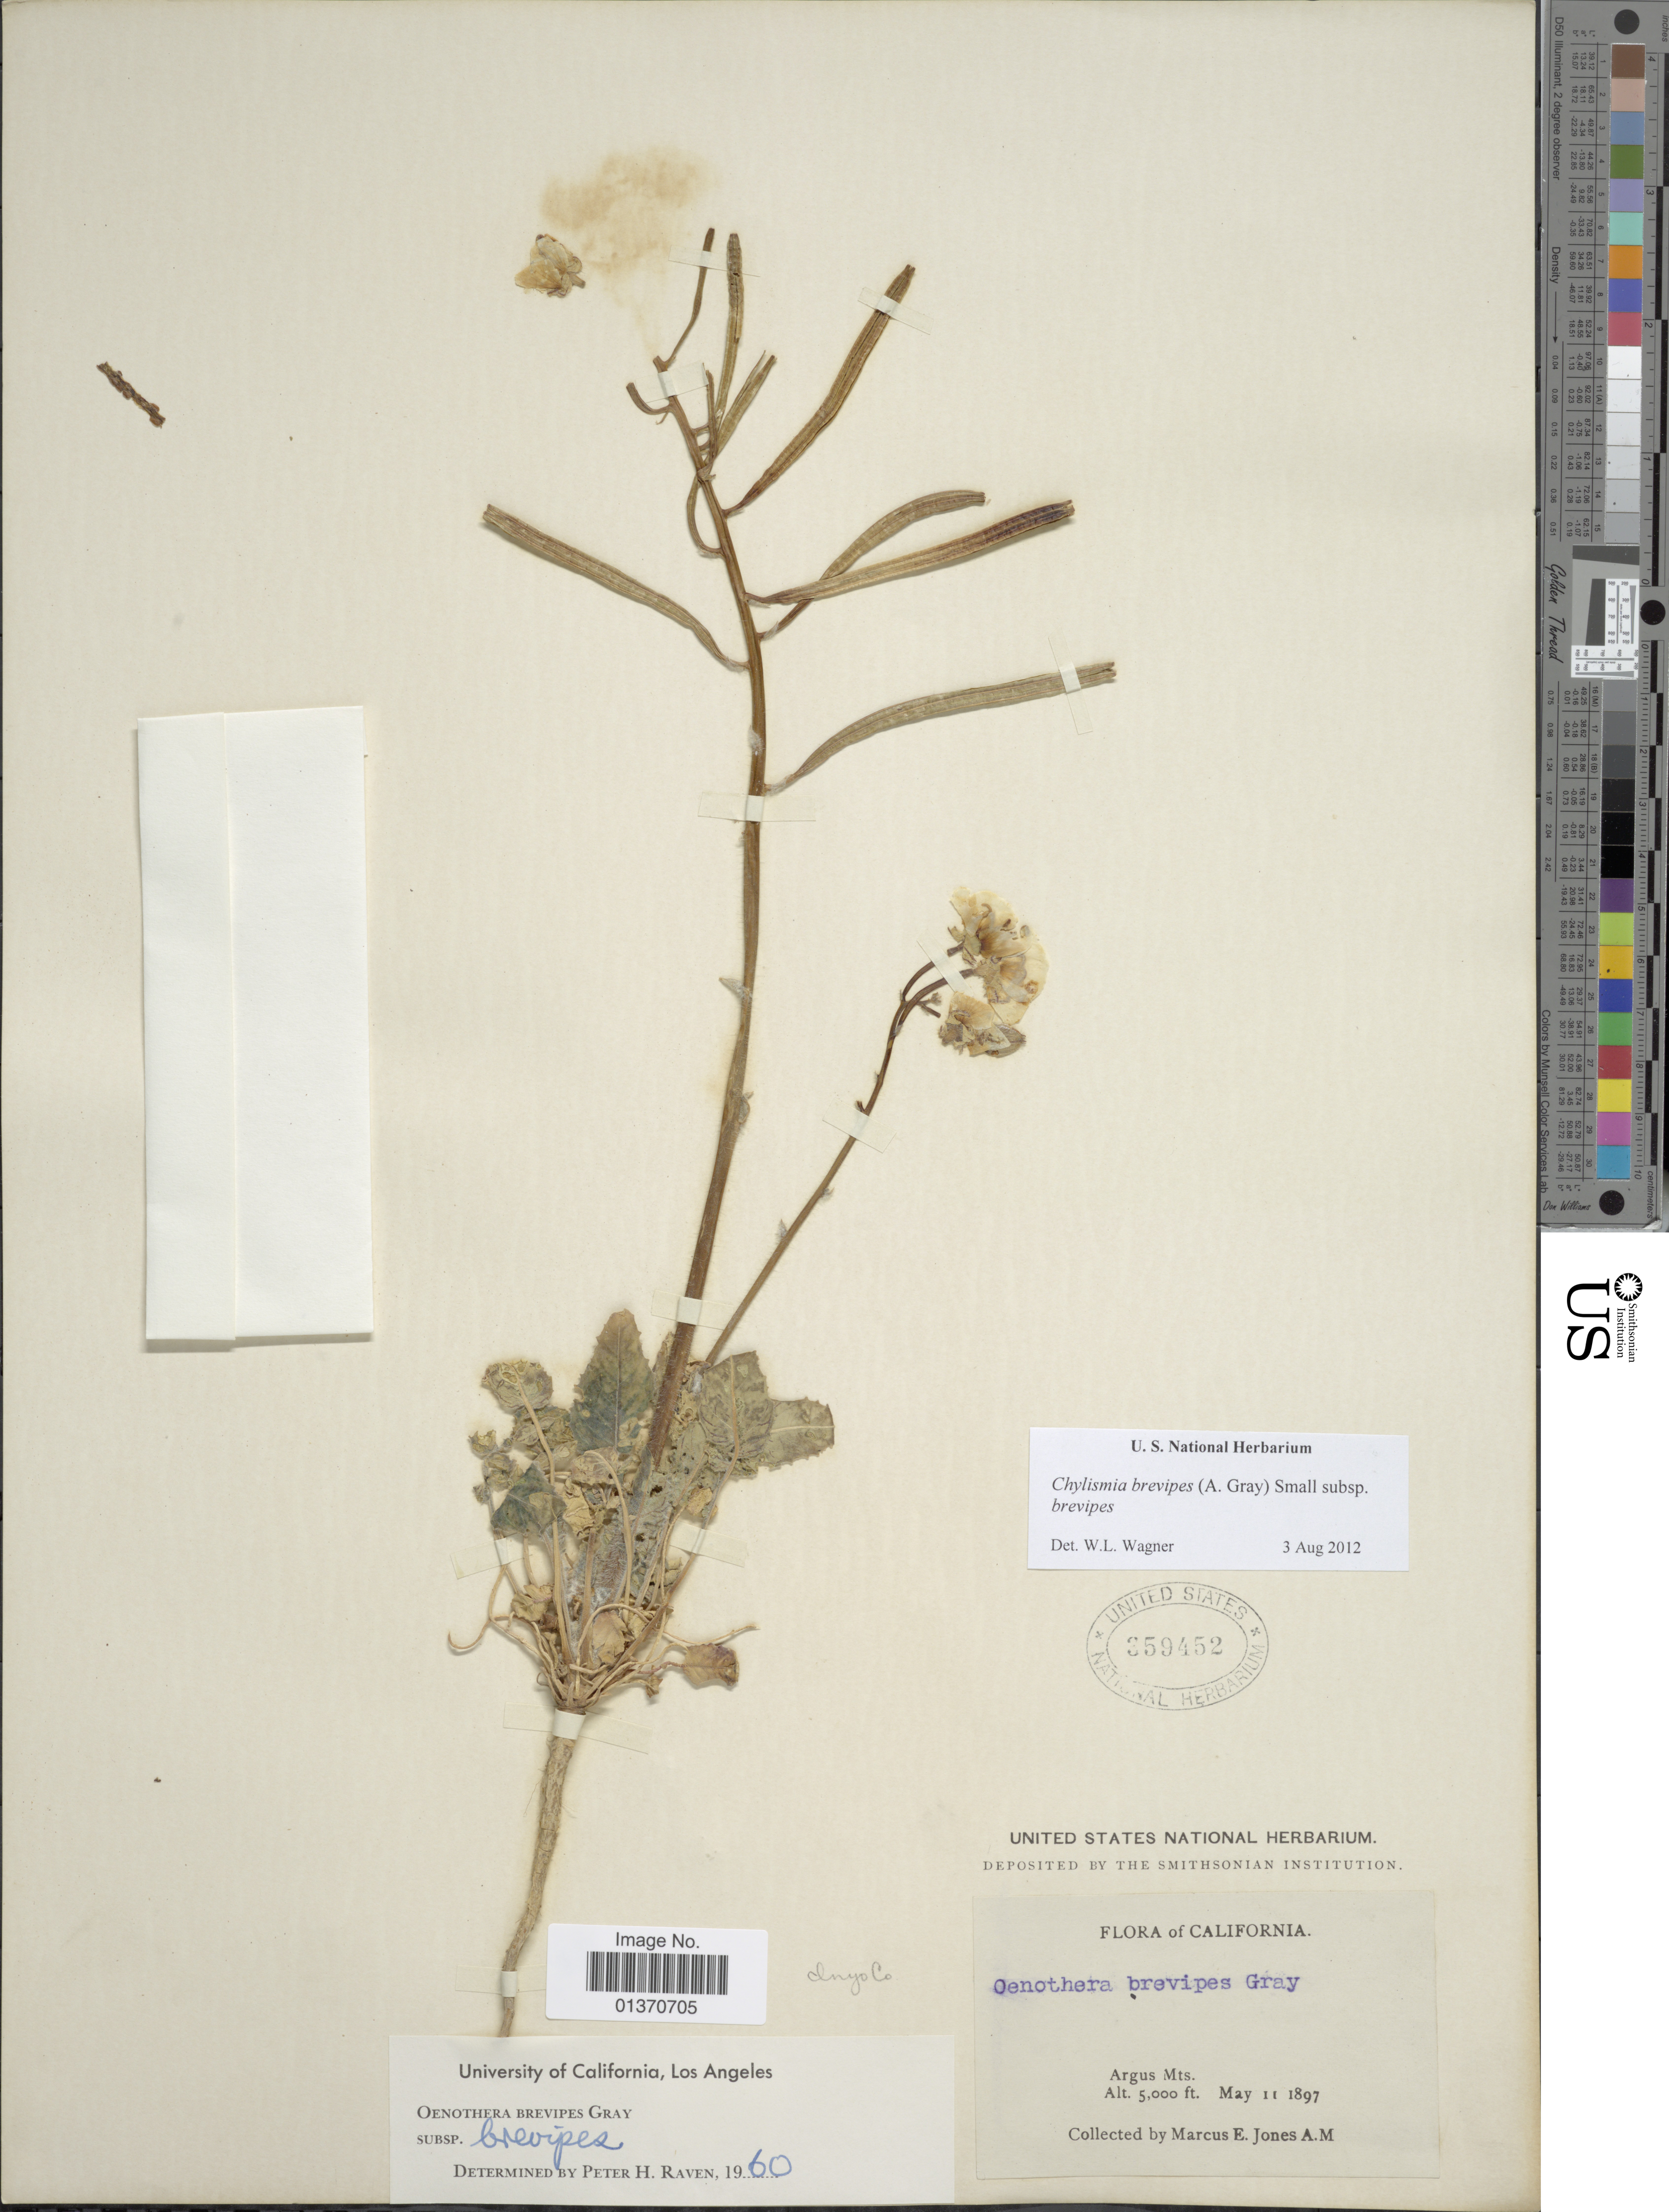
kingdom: Plantae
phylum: Tracheophyta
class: Magnoliopsida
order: Myrtales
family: Onagraceae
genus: Chylismia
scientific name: Chylismia brevipes subsp. brevipes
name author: (A. Gray) Small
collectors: M. E. Jones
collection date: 1897-05-11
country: United States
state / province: California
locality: Argus Mts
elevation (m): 1524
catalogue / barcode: US 359452